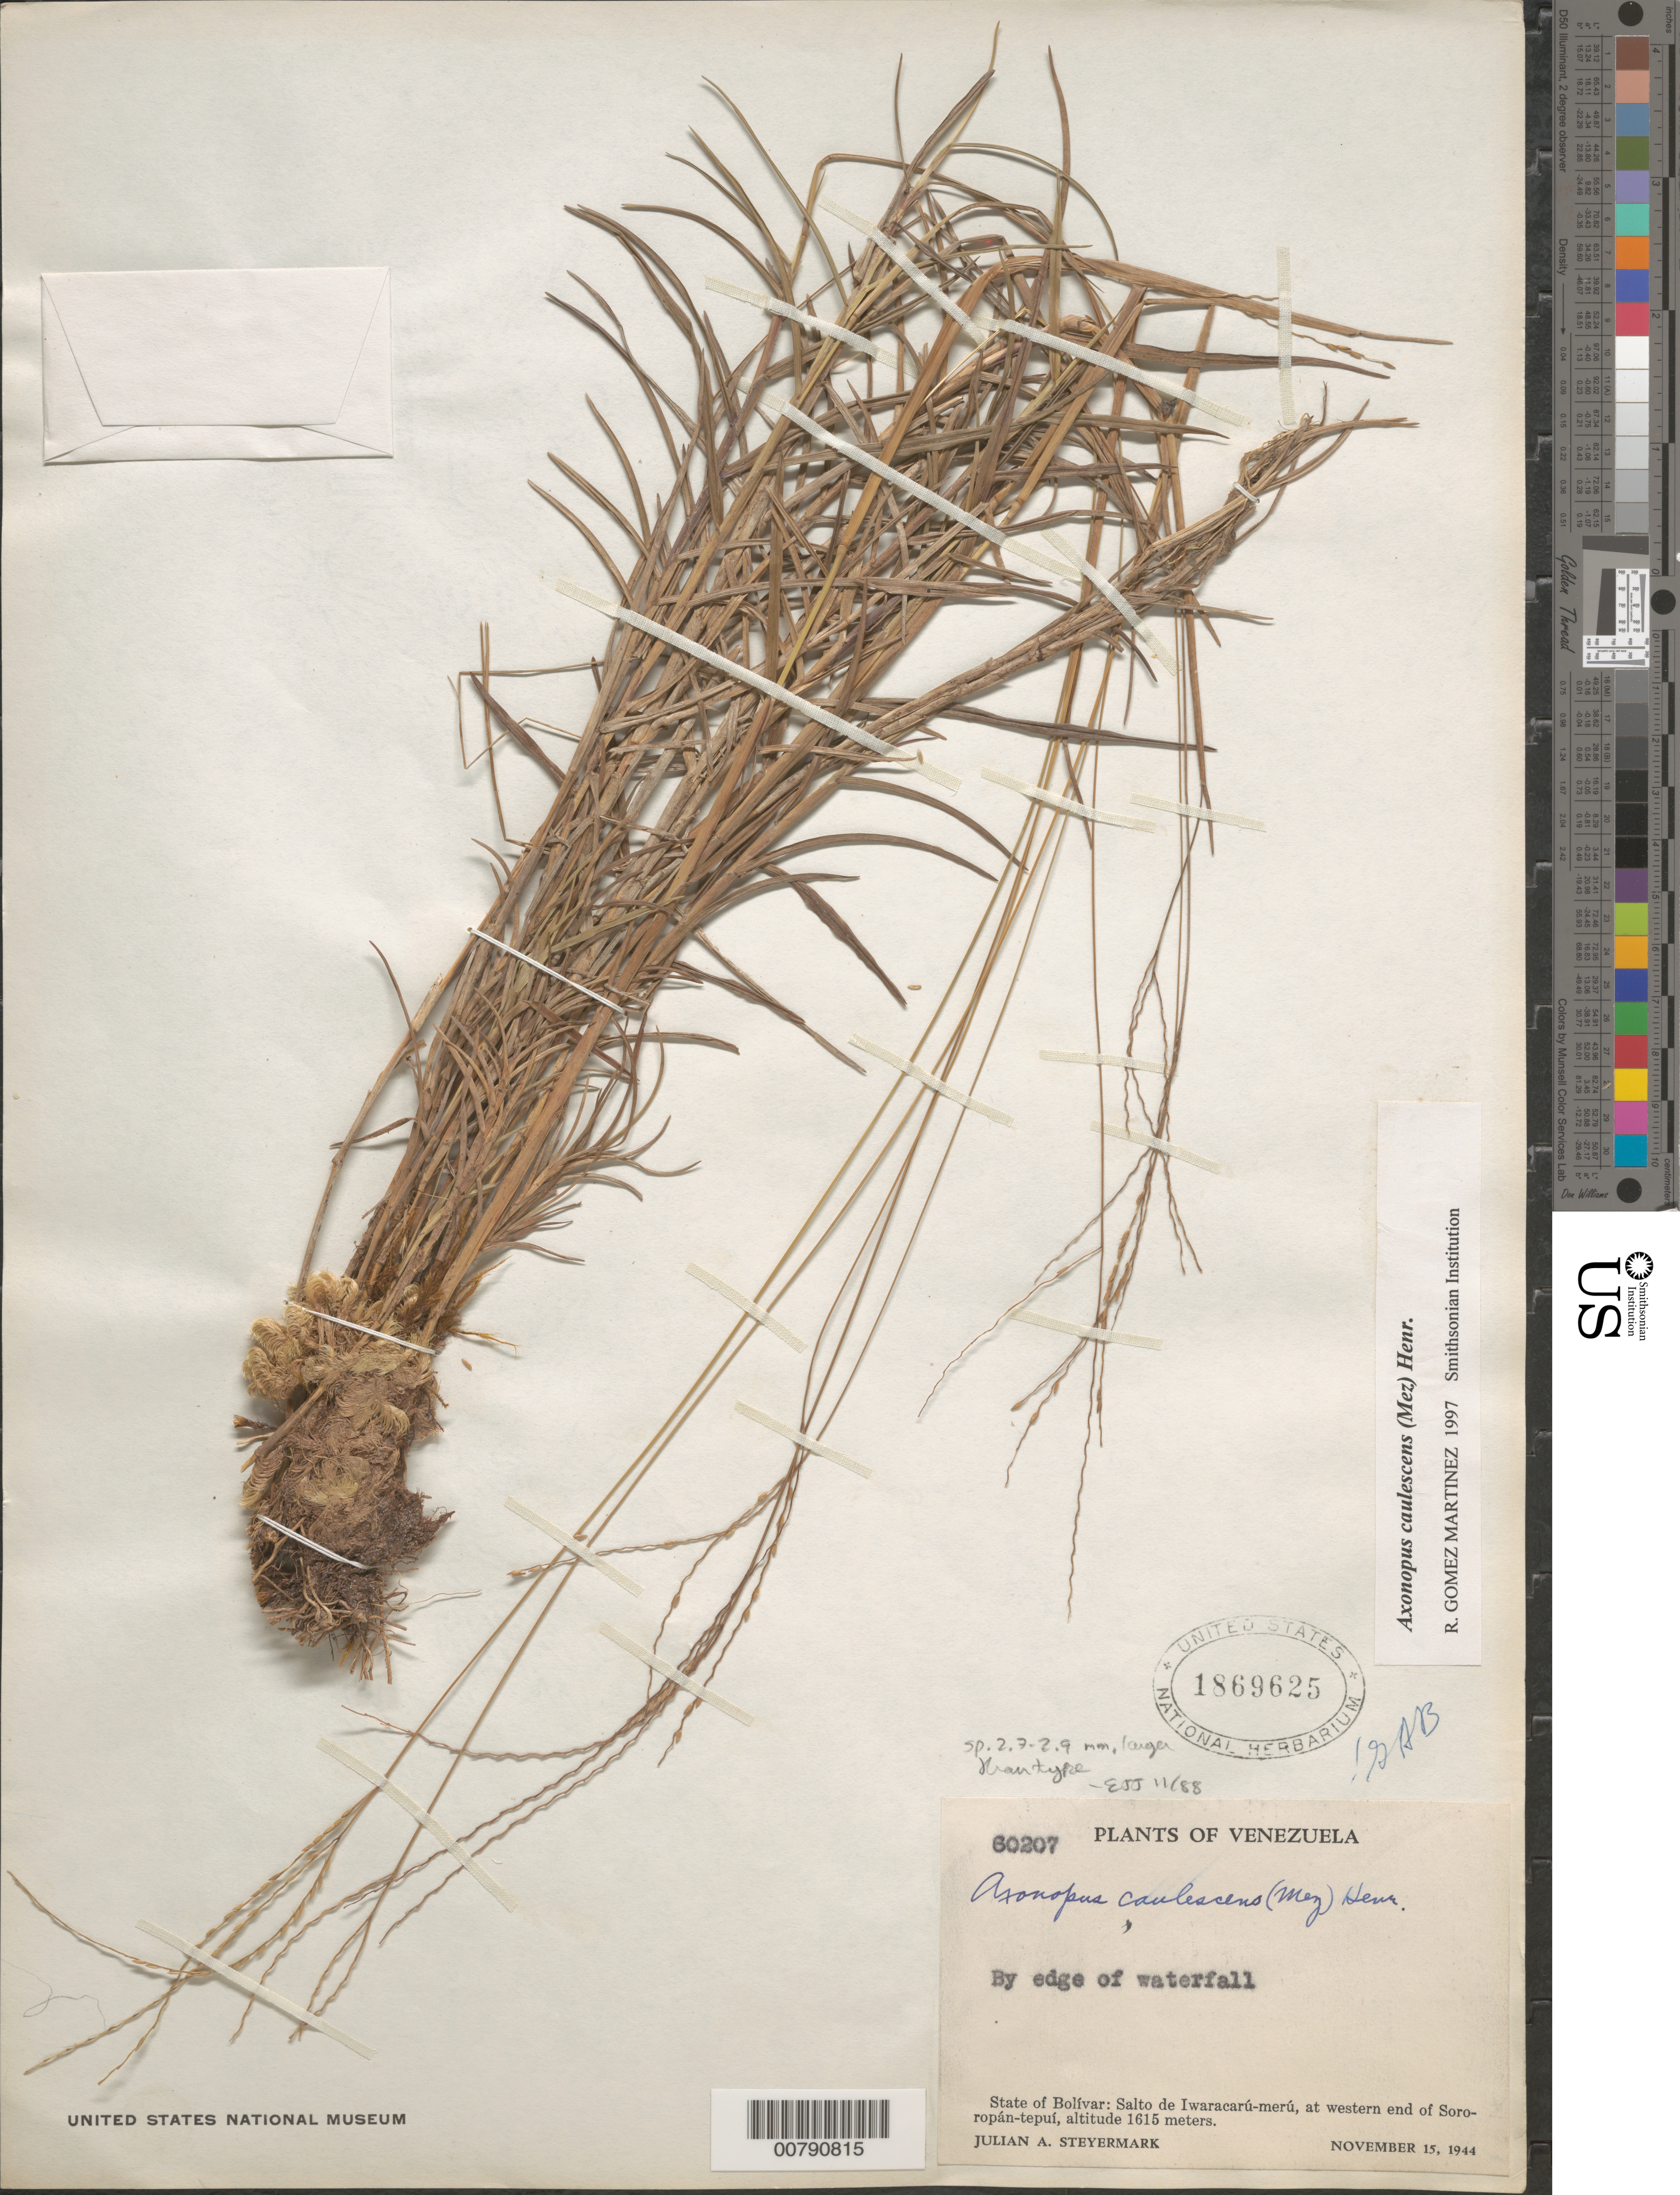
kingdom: Plantae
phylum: Tracheophyta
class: Liliopsida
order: Poales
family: Poaceae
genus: Axonopus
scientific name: Axonopus caulescens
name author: (Mez) Henrickson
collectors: J. Steyermark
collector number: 60207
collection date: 1944-11-15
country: Venezuela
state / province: Bolivar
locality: Salto de Iwaracarú-merú, at western end of Sororopán-tepuí.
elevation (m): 1615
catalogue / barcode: US 1869625